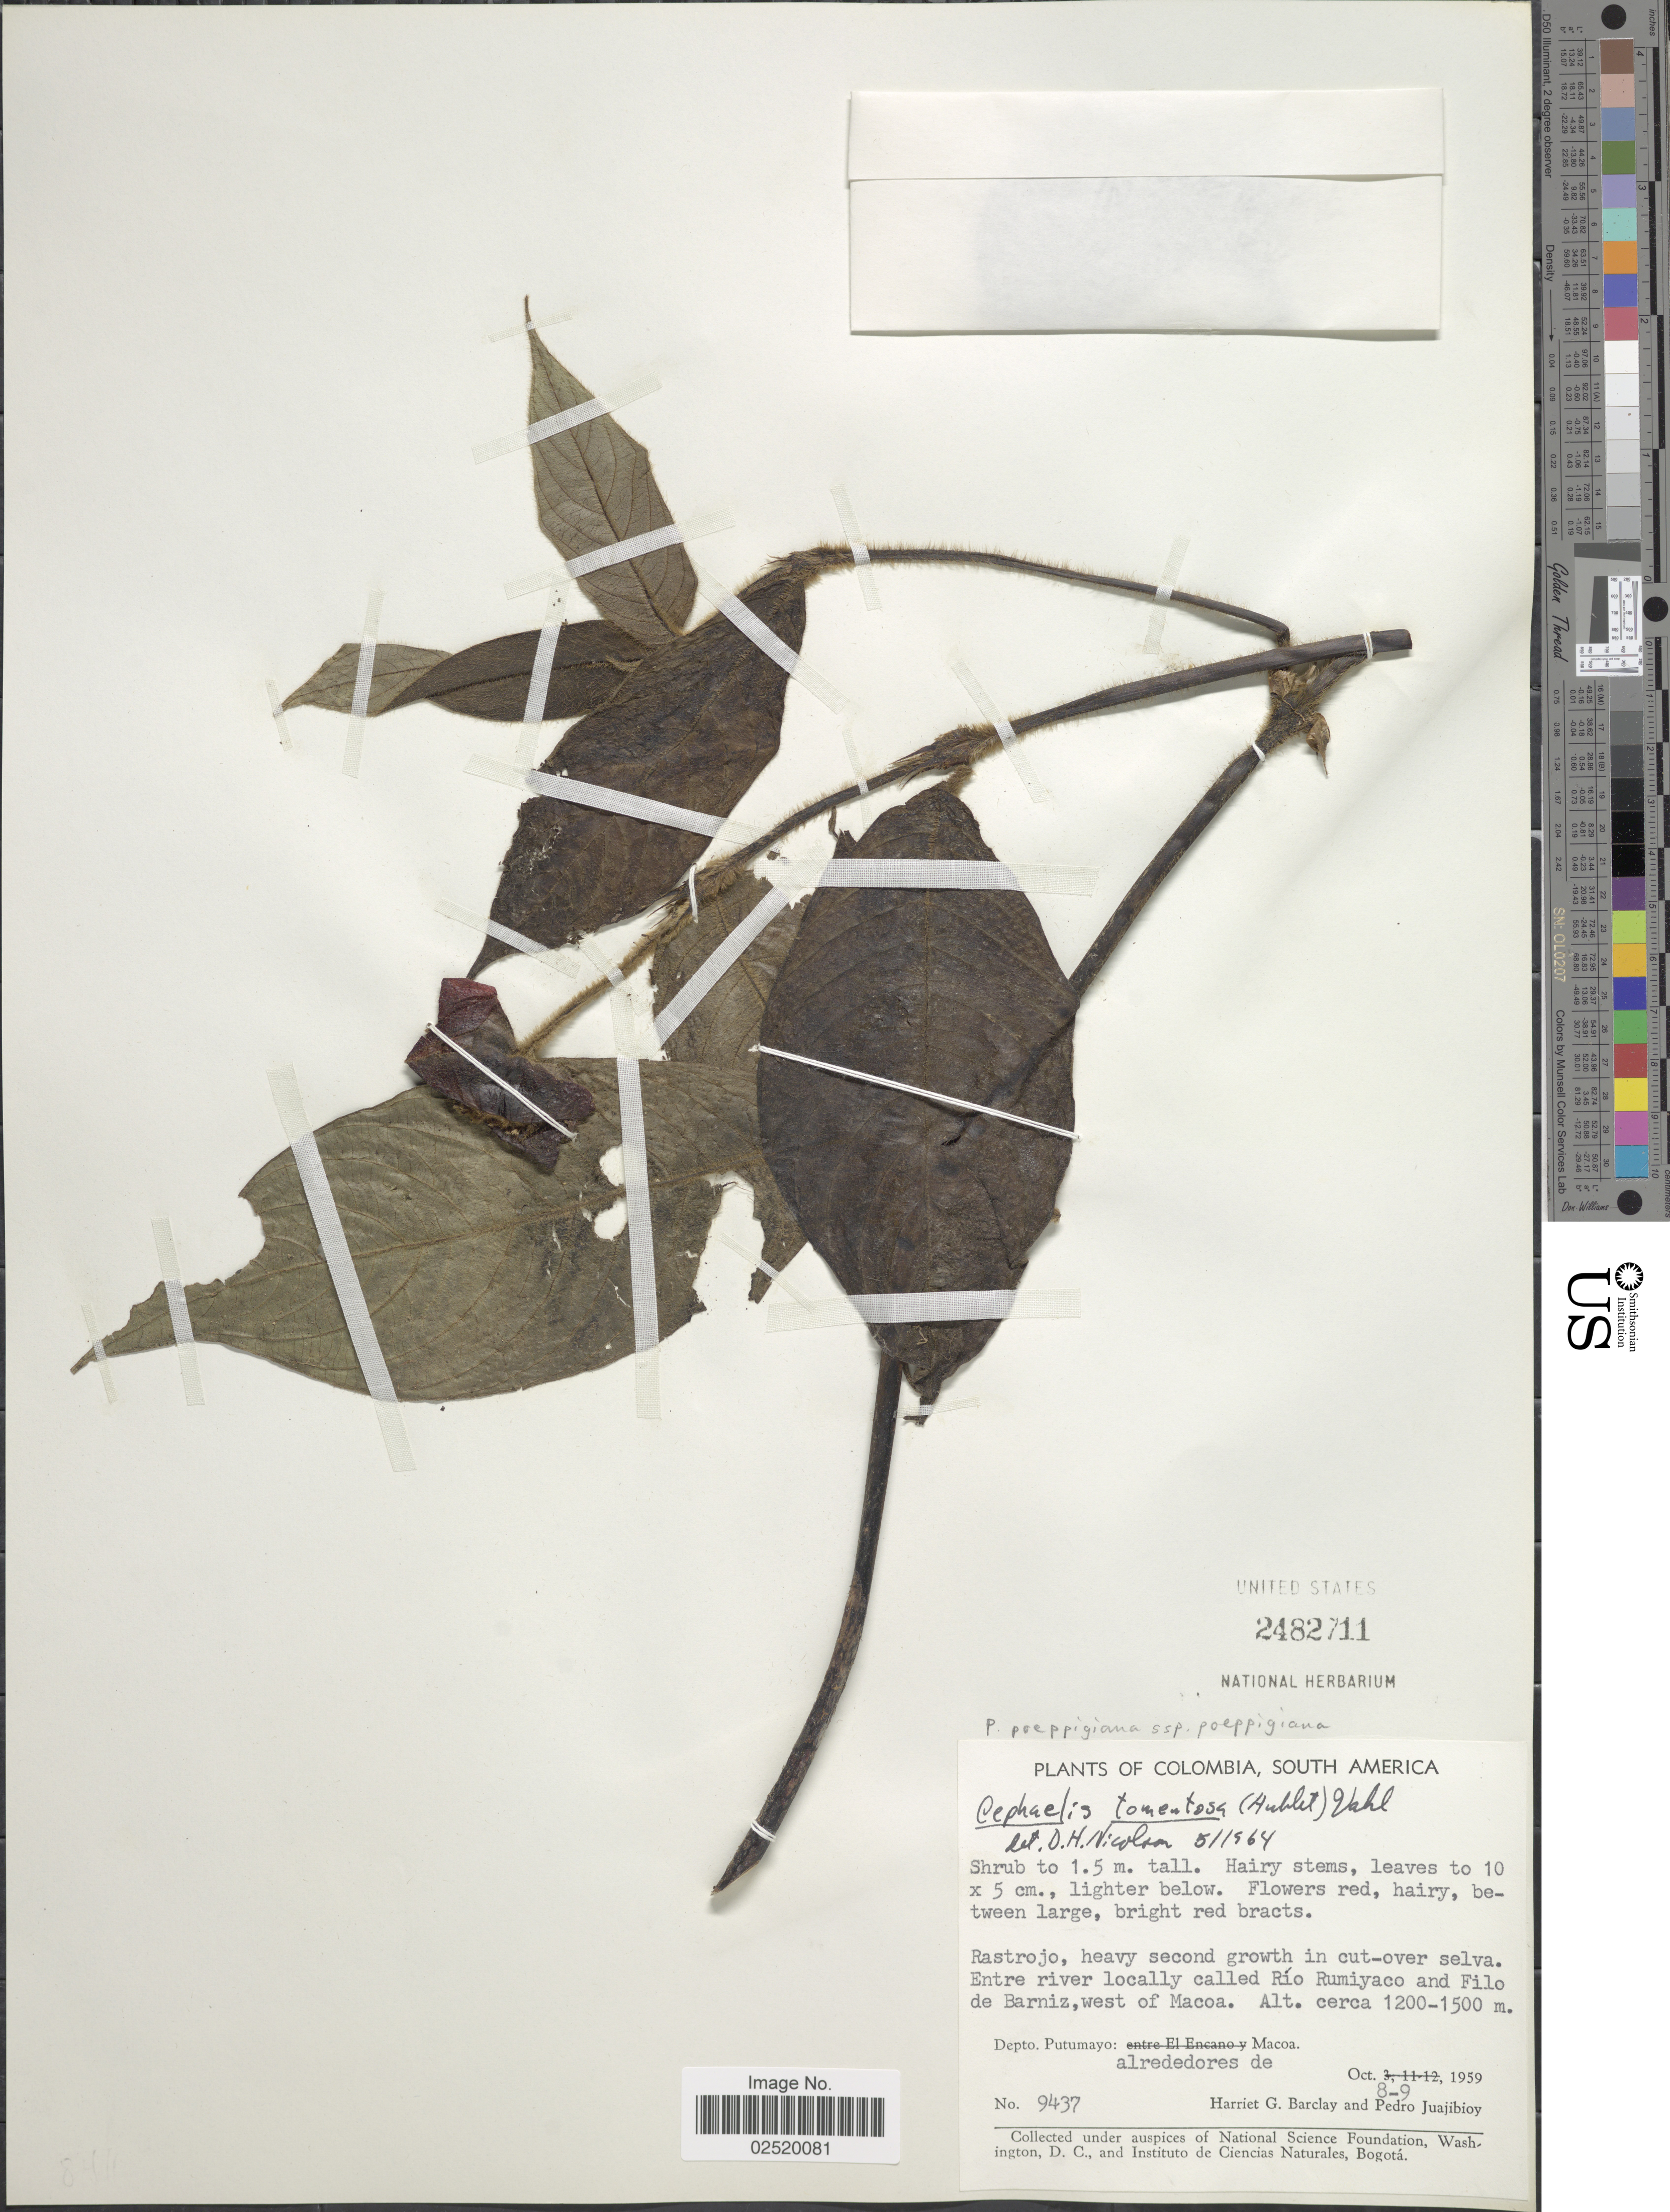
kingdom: Plantae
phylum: Tracheophyta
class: Magnoliopsida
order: Gentianales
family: Rubiaceae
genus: Psychotria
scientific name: Psychotria poeppigiana subsp. poeppigiana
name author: Müll. Arg.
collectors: H. G. Barclay & P. Juajibioy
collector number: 9437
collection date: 1959-10-08/1959-10-09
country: Colombia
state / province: Putumayo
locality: Depto. Putumayo: alrededores de Macoa, Entre river locally called Rio Rumiyaco and Filo de Barniz, west of Macoa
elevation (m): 1200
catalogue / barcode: US 2482711